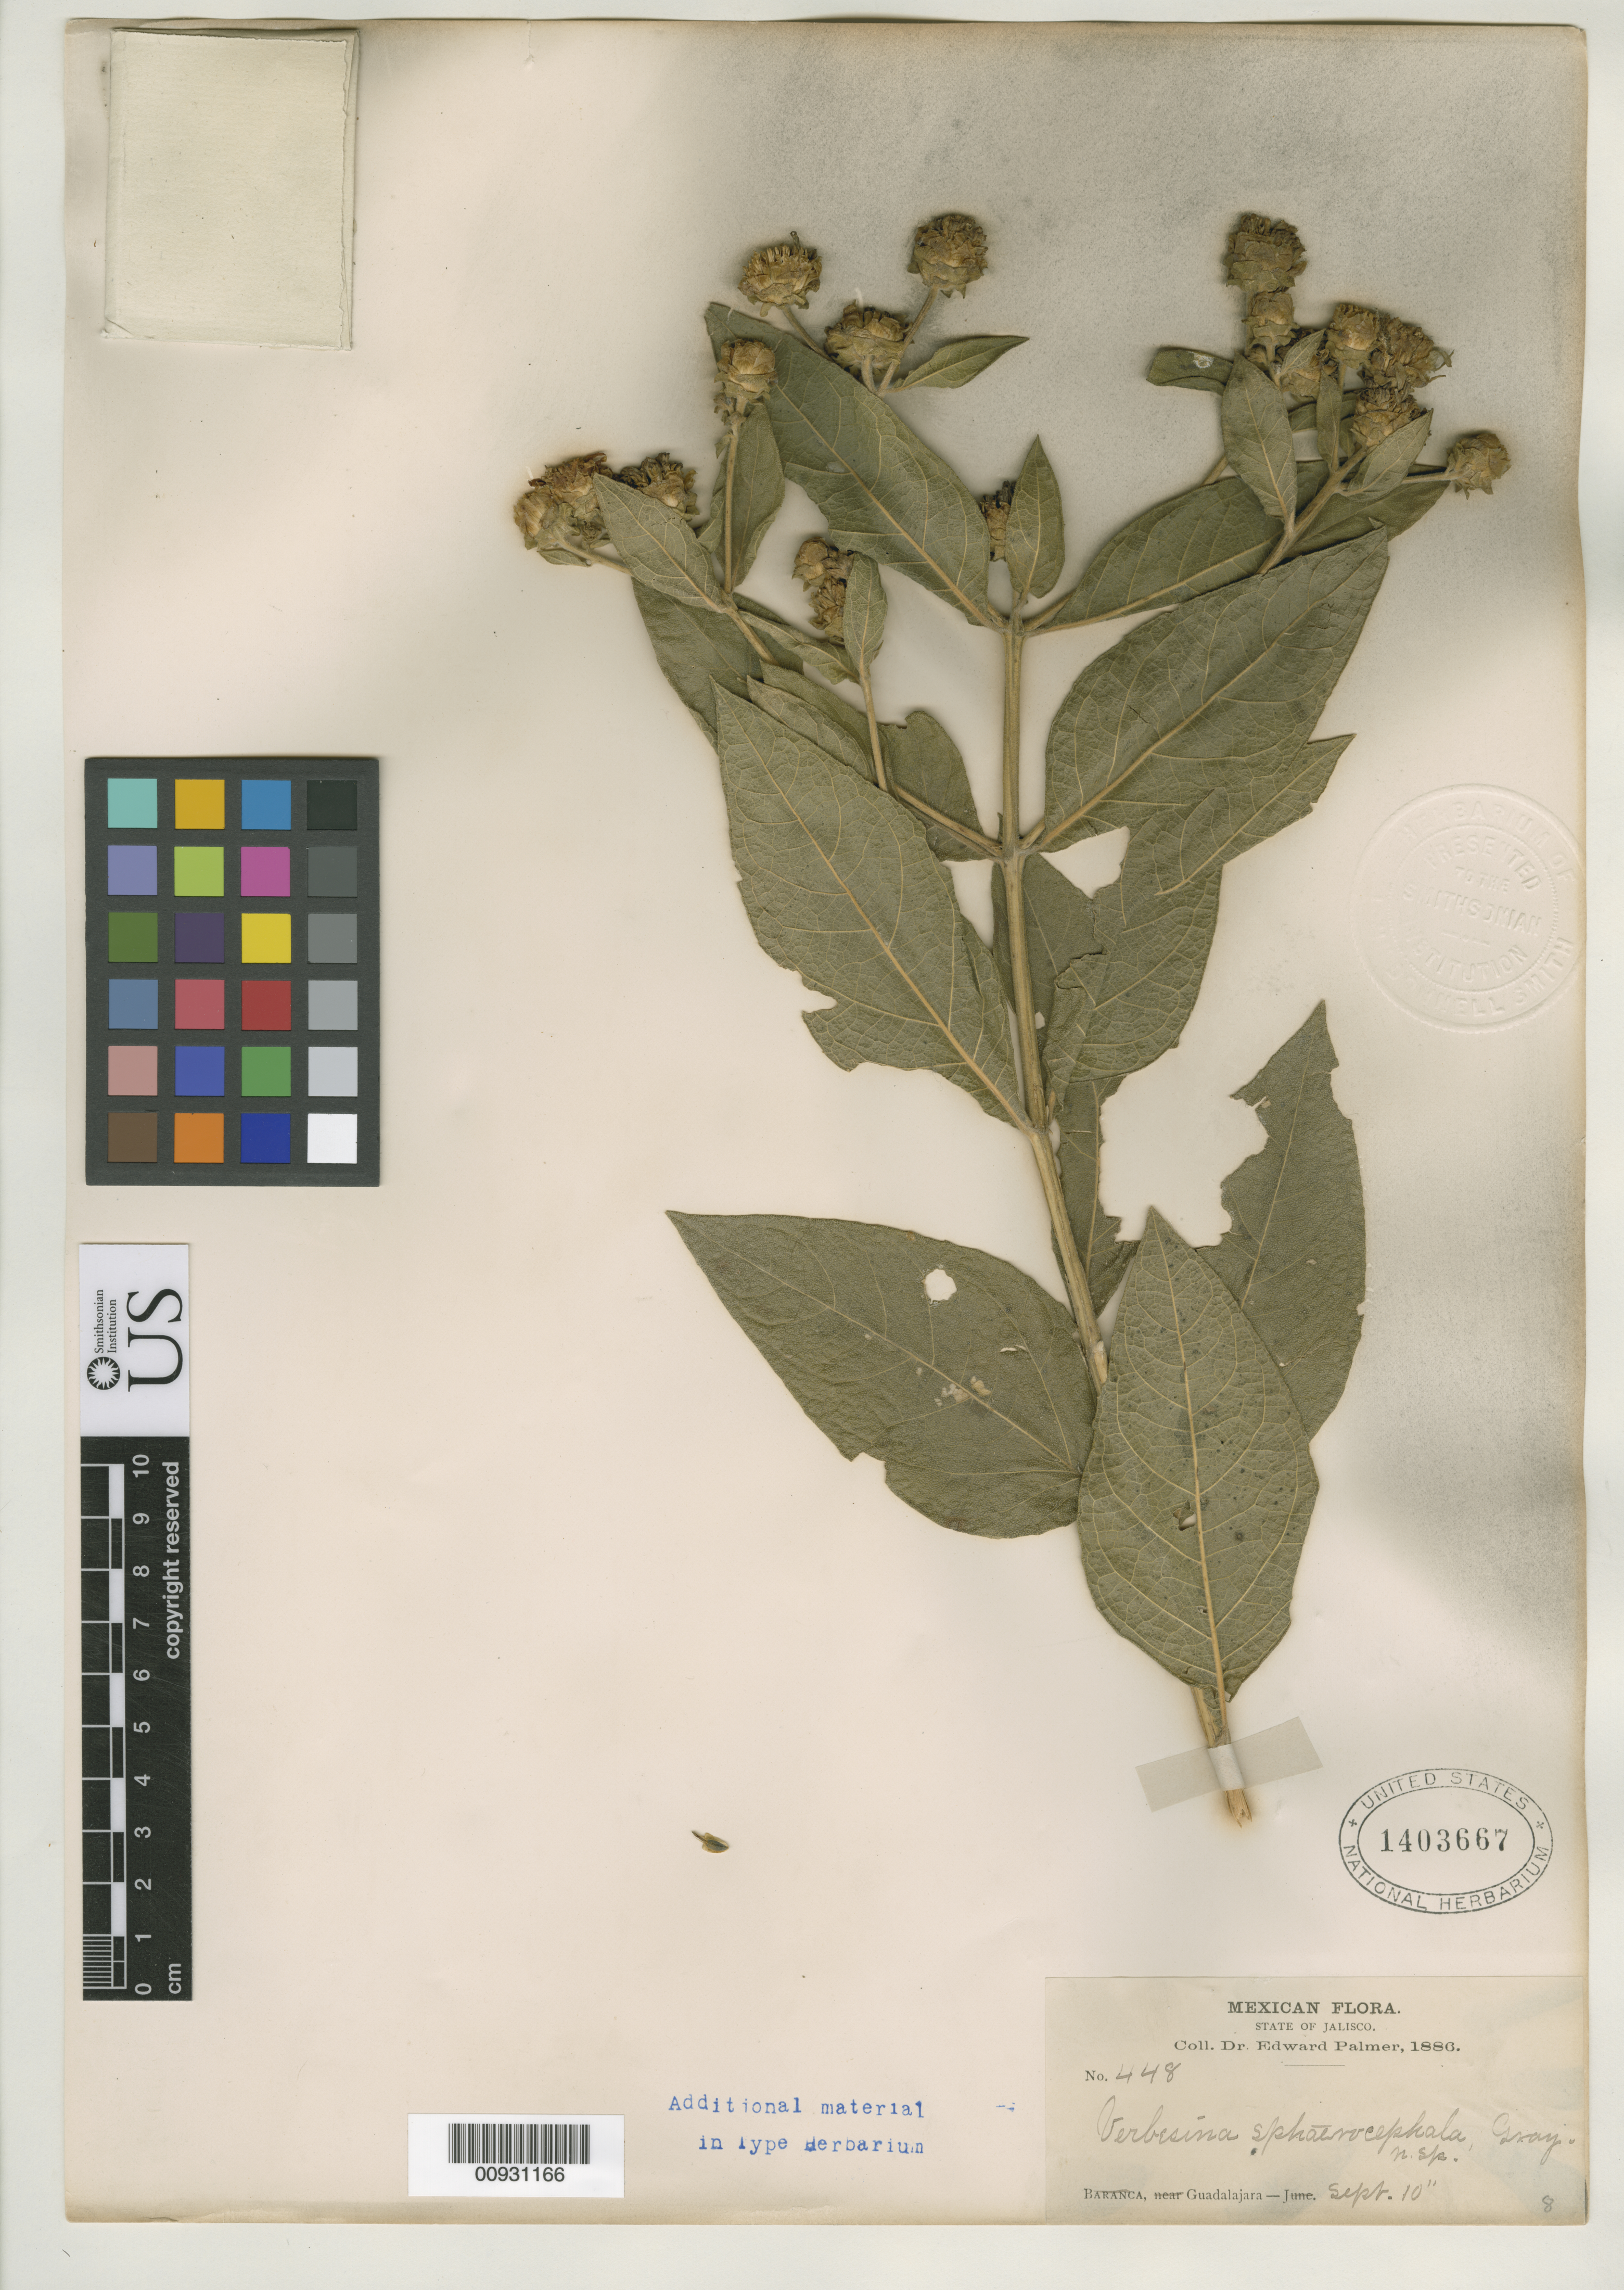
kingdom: Plantae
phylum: Tracheophyta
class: Magnoliopsida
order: Asterales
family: Asteraceae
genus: Verbesina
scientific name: Verbesina sphaerocephala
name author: A. Gray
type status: Isotype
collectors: E. Palmer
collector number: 448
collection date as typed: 10 Sep 1886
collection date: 1886-09-10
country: Mexico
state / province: Jalisco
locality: Guadalajara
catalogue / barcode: US 1403667